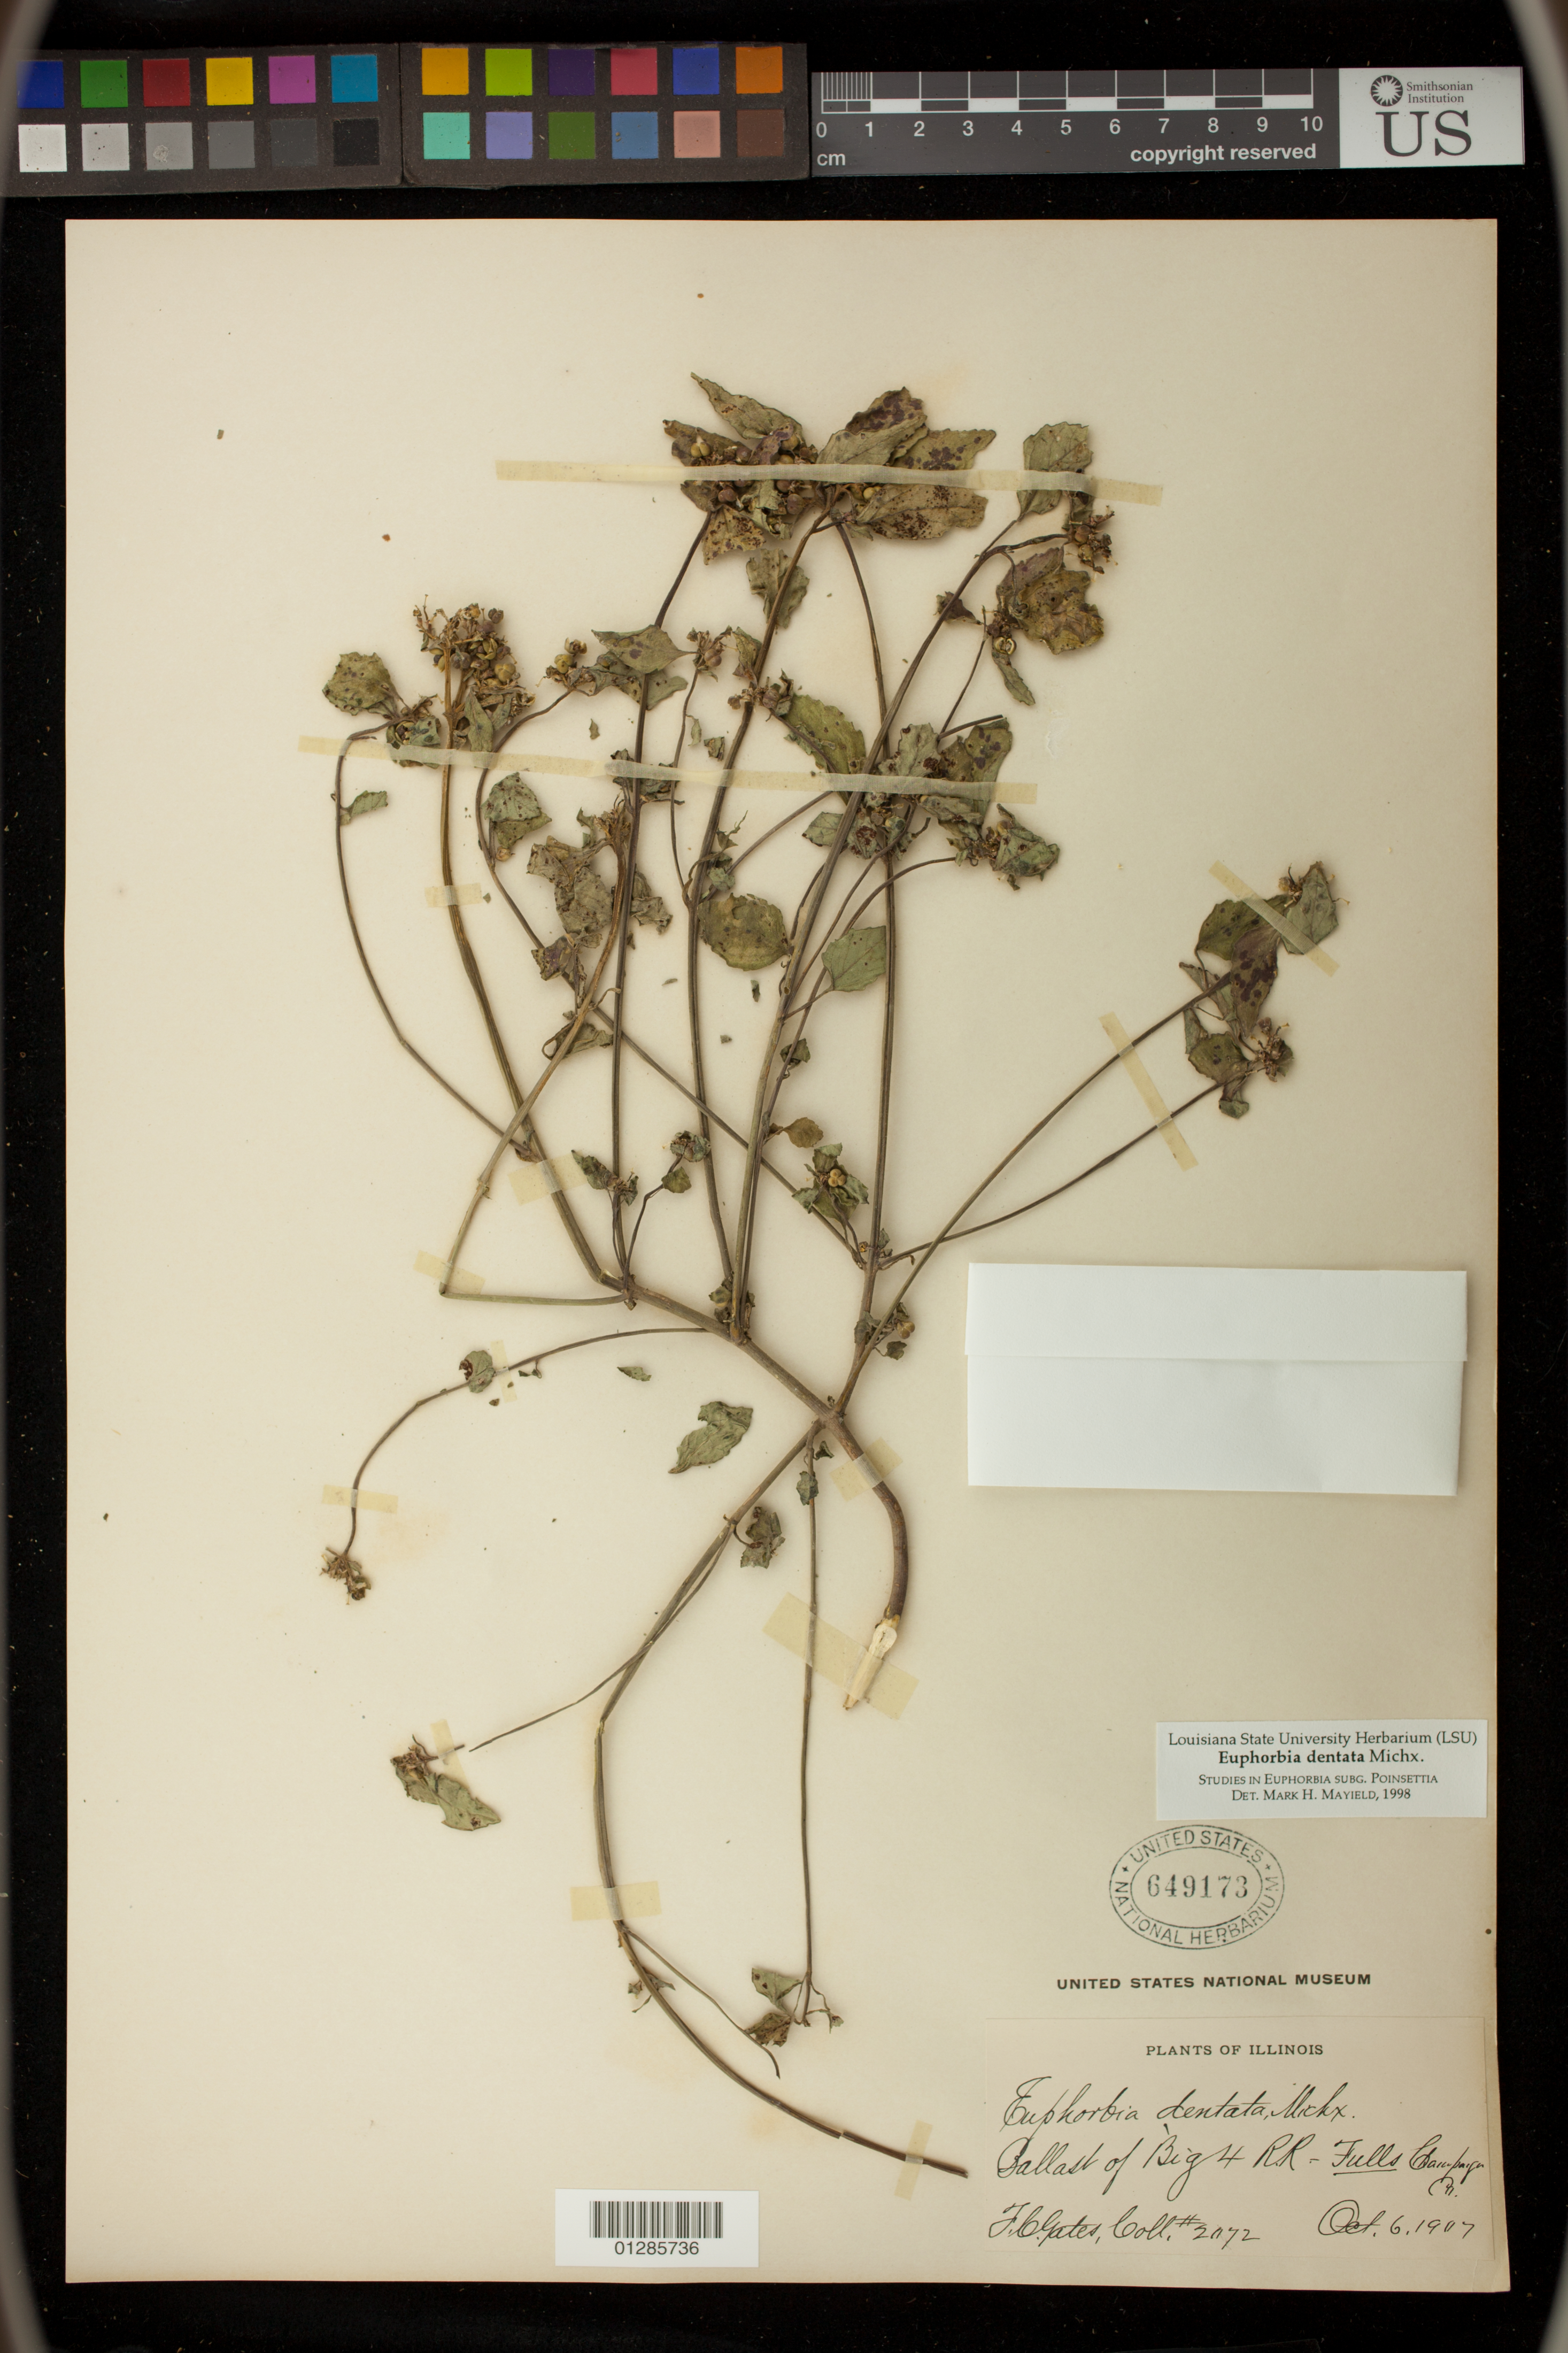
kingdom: Plantae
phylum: Tracheophyta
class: Magnoliopsida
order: Malpighiales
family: Euphorbiaceae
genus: Euphorbia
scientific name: Euphorbia dentata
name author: Michx.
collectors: F. C. Gates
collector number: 2072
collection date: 1907-10-06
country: United States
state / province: Illinois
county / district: Champaign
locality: Ballast of Big 4 RR-Fulls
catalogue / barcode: US 649173